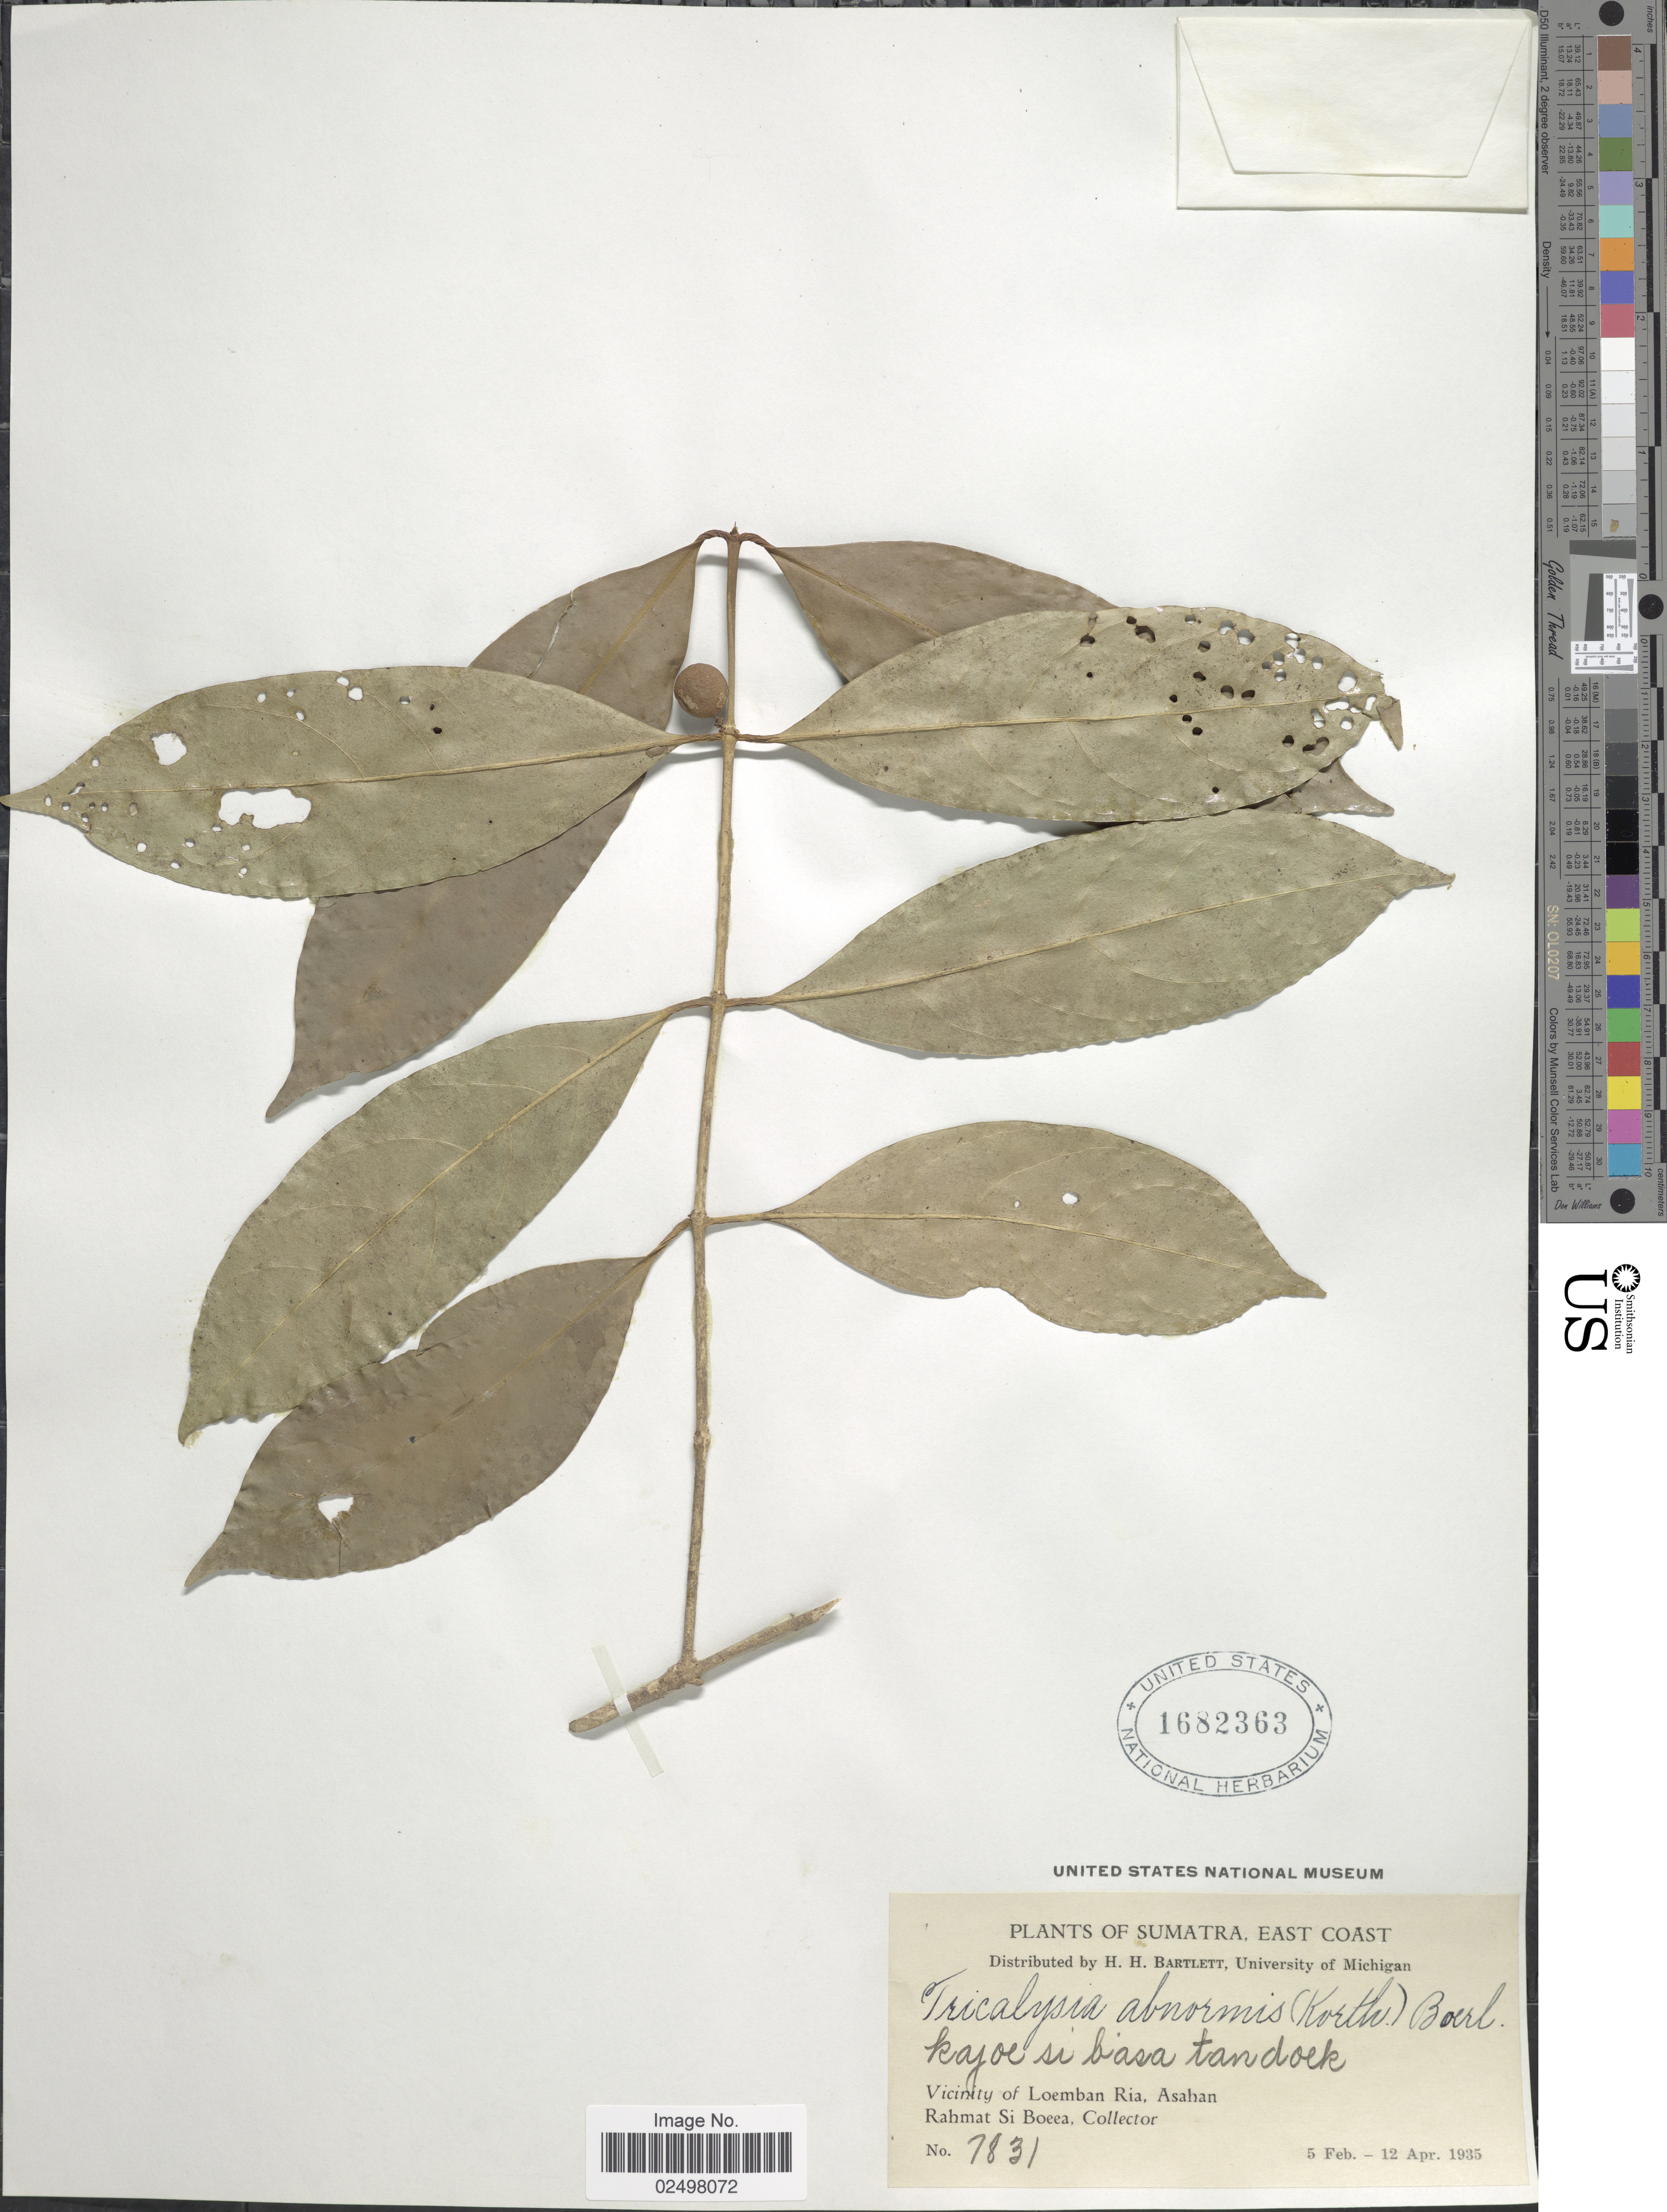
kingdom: Plantae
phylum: Tracheophyta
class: Magnoliopsida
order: Gentianales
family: Rubiaceae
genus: Tricalysia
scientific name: Tricalysia anomala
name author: E.A. Bruce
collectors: Rahmat Si Boeea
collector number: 7831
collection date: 1935-02-05/1935-04-12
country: Indonesia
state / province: Sumatra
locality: East Coast, kajoe si basa tandoek, Vicinity of Loemban Ria, Asahan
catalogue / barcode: US 1682363